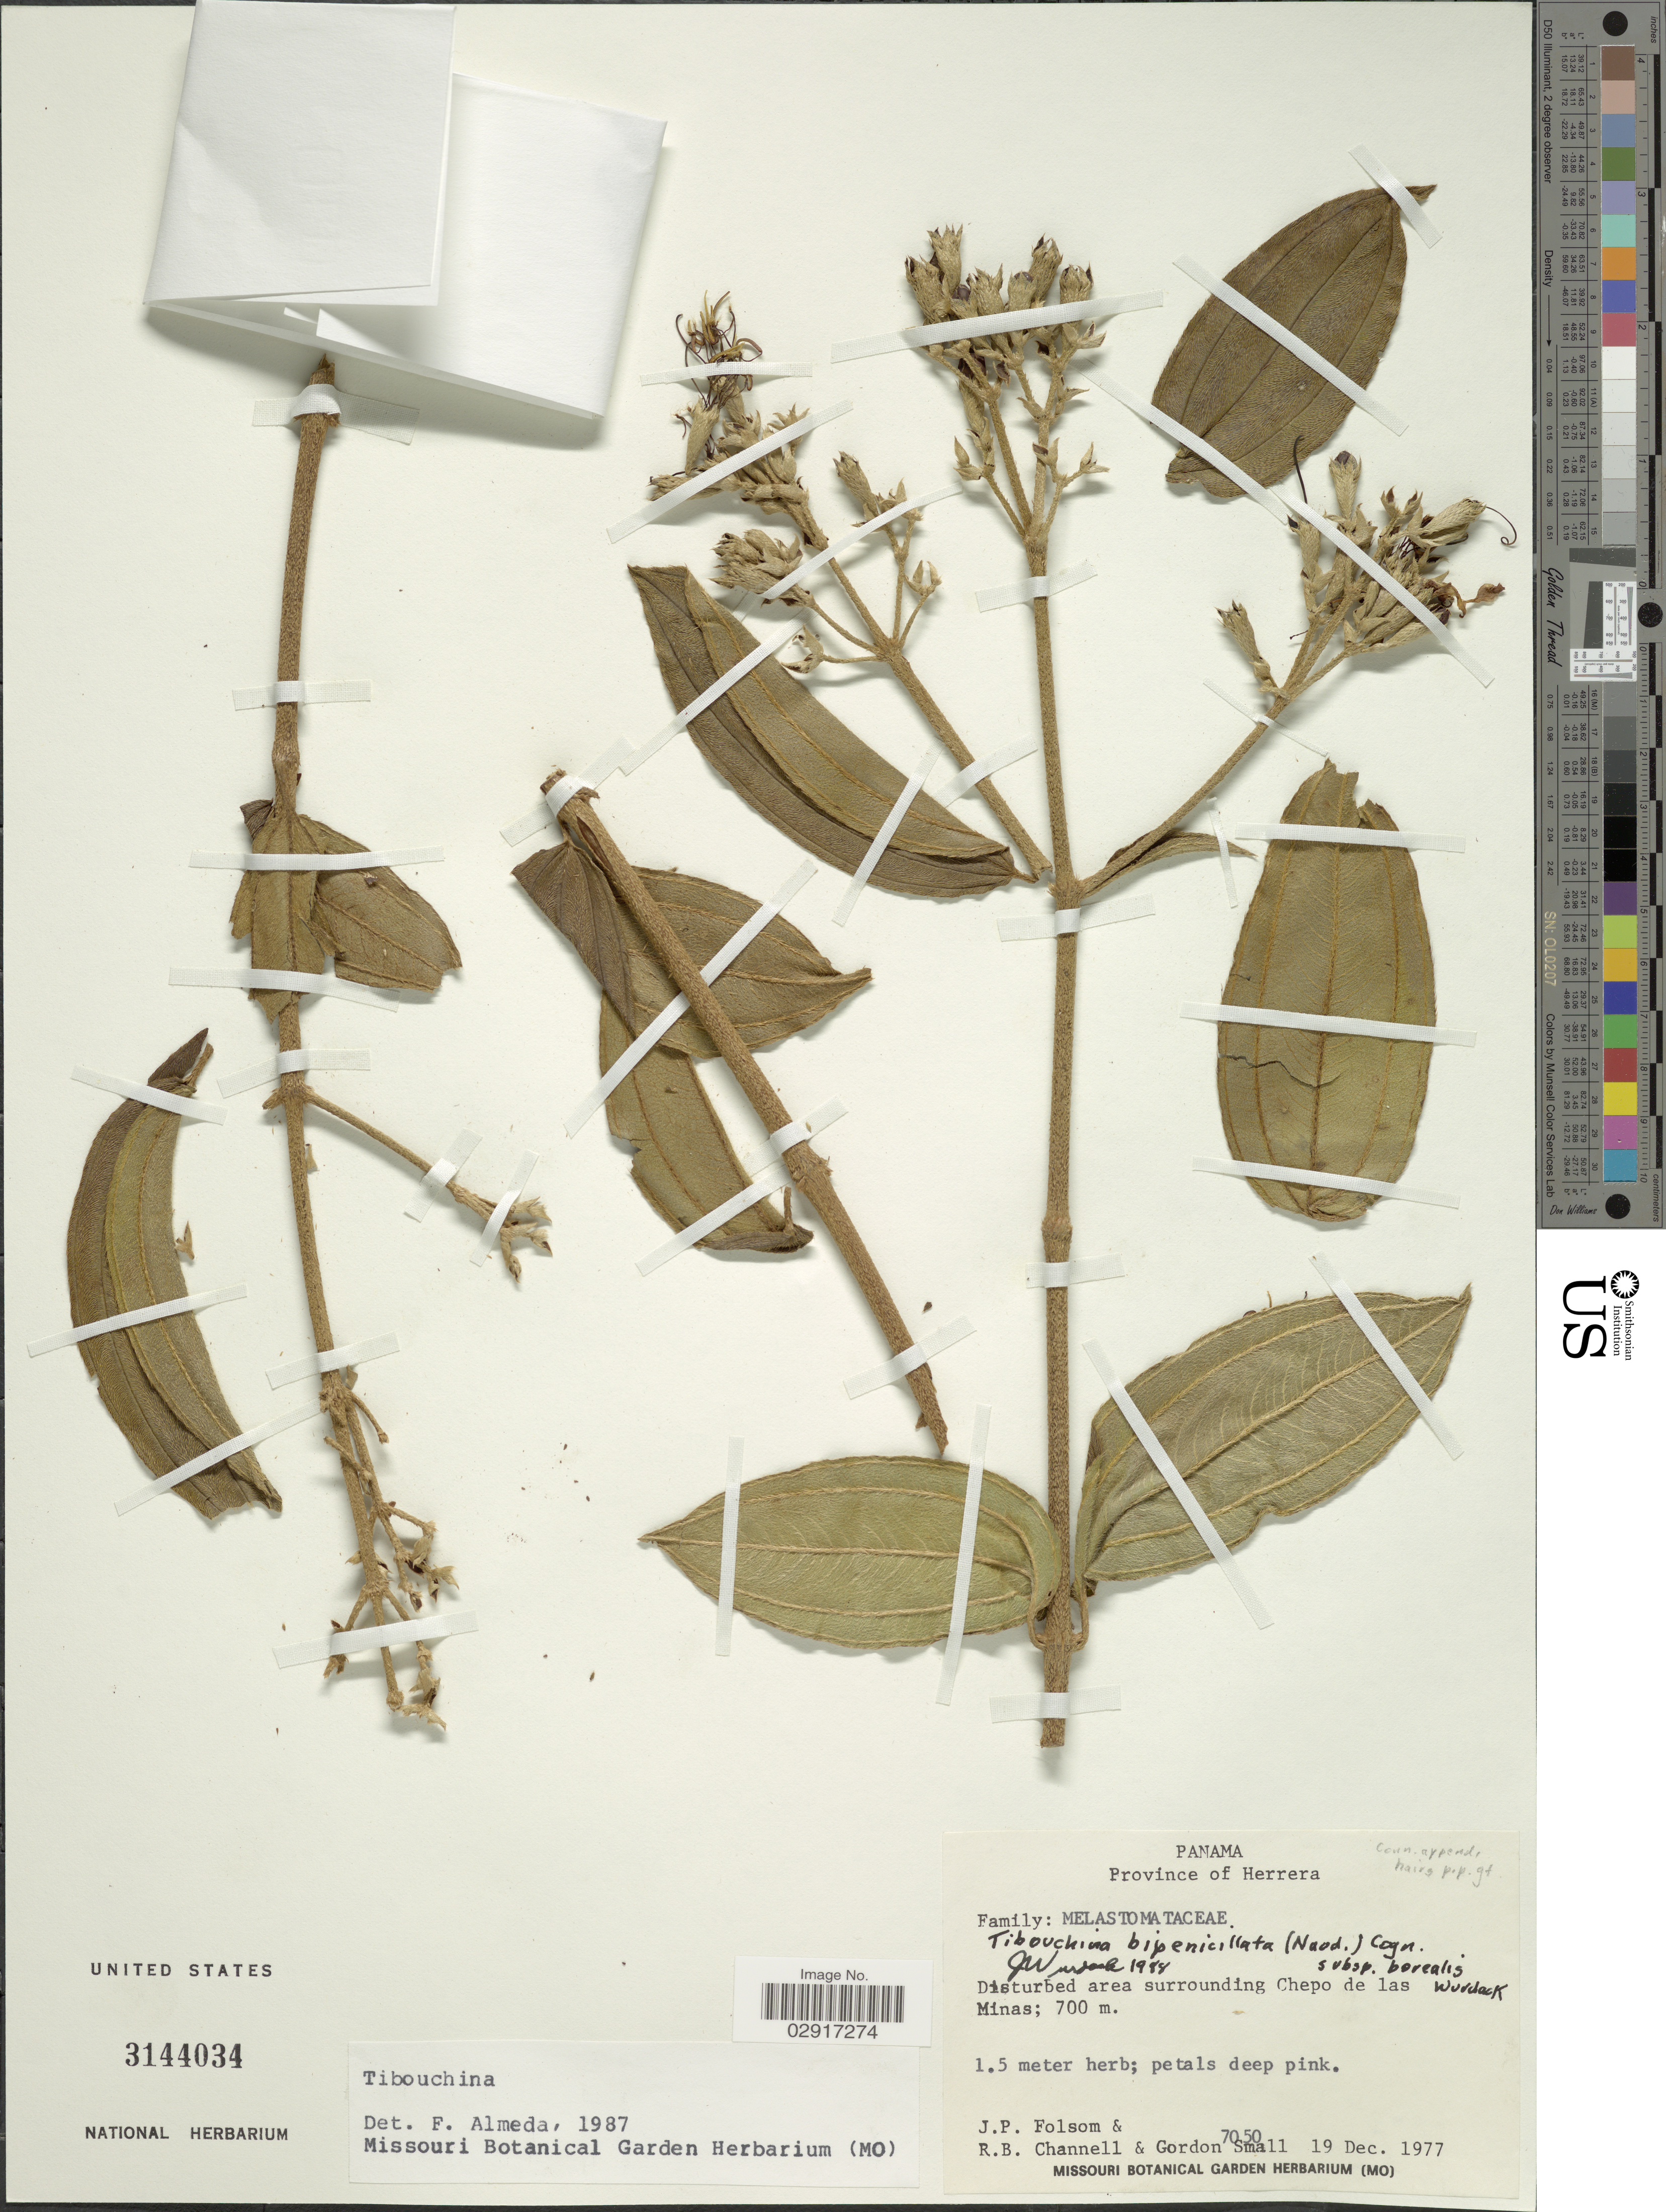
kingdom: Plantae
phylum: Tracheophyta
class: Magnoliopsida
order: Myrtales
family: Melastomataceae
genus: Tibouchina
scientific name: Tibouchina bipenicillata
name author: (Naudin) Cogn.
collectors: J. P. Folsom, R. B. Channell & G. Small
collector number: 7050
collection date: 1977-12-19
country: Panama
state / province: Herrera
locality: Disturbed area surrounding Chepo de las Minas.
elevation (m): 700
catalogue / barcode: US 3144034